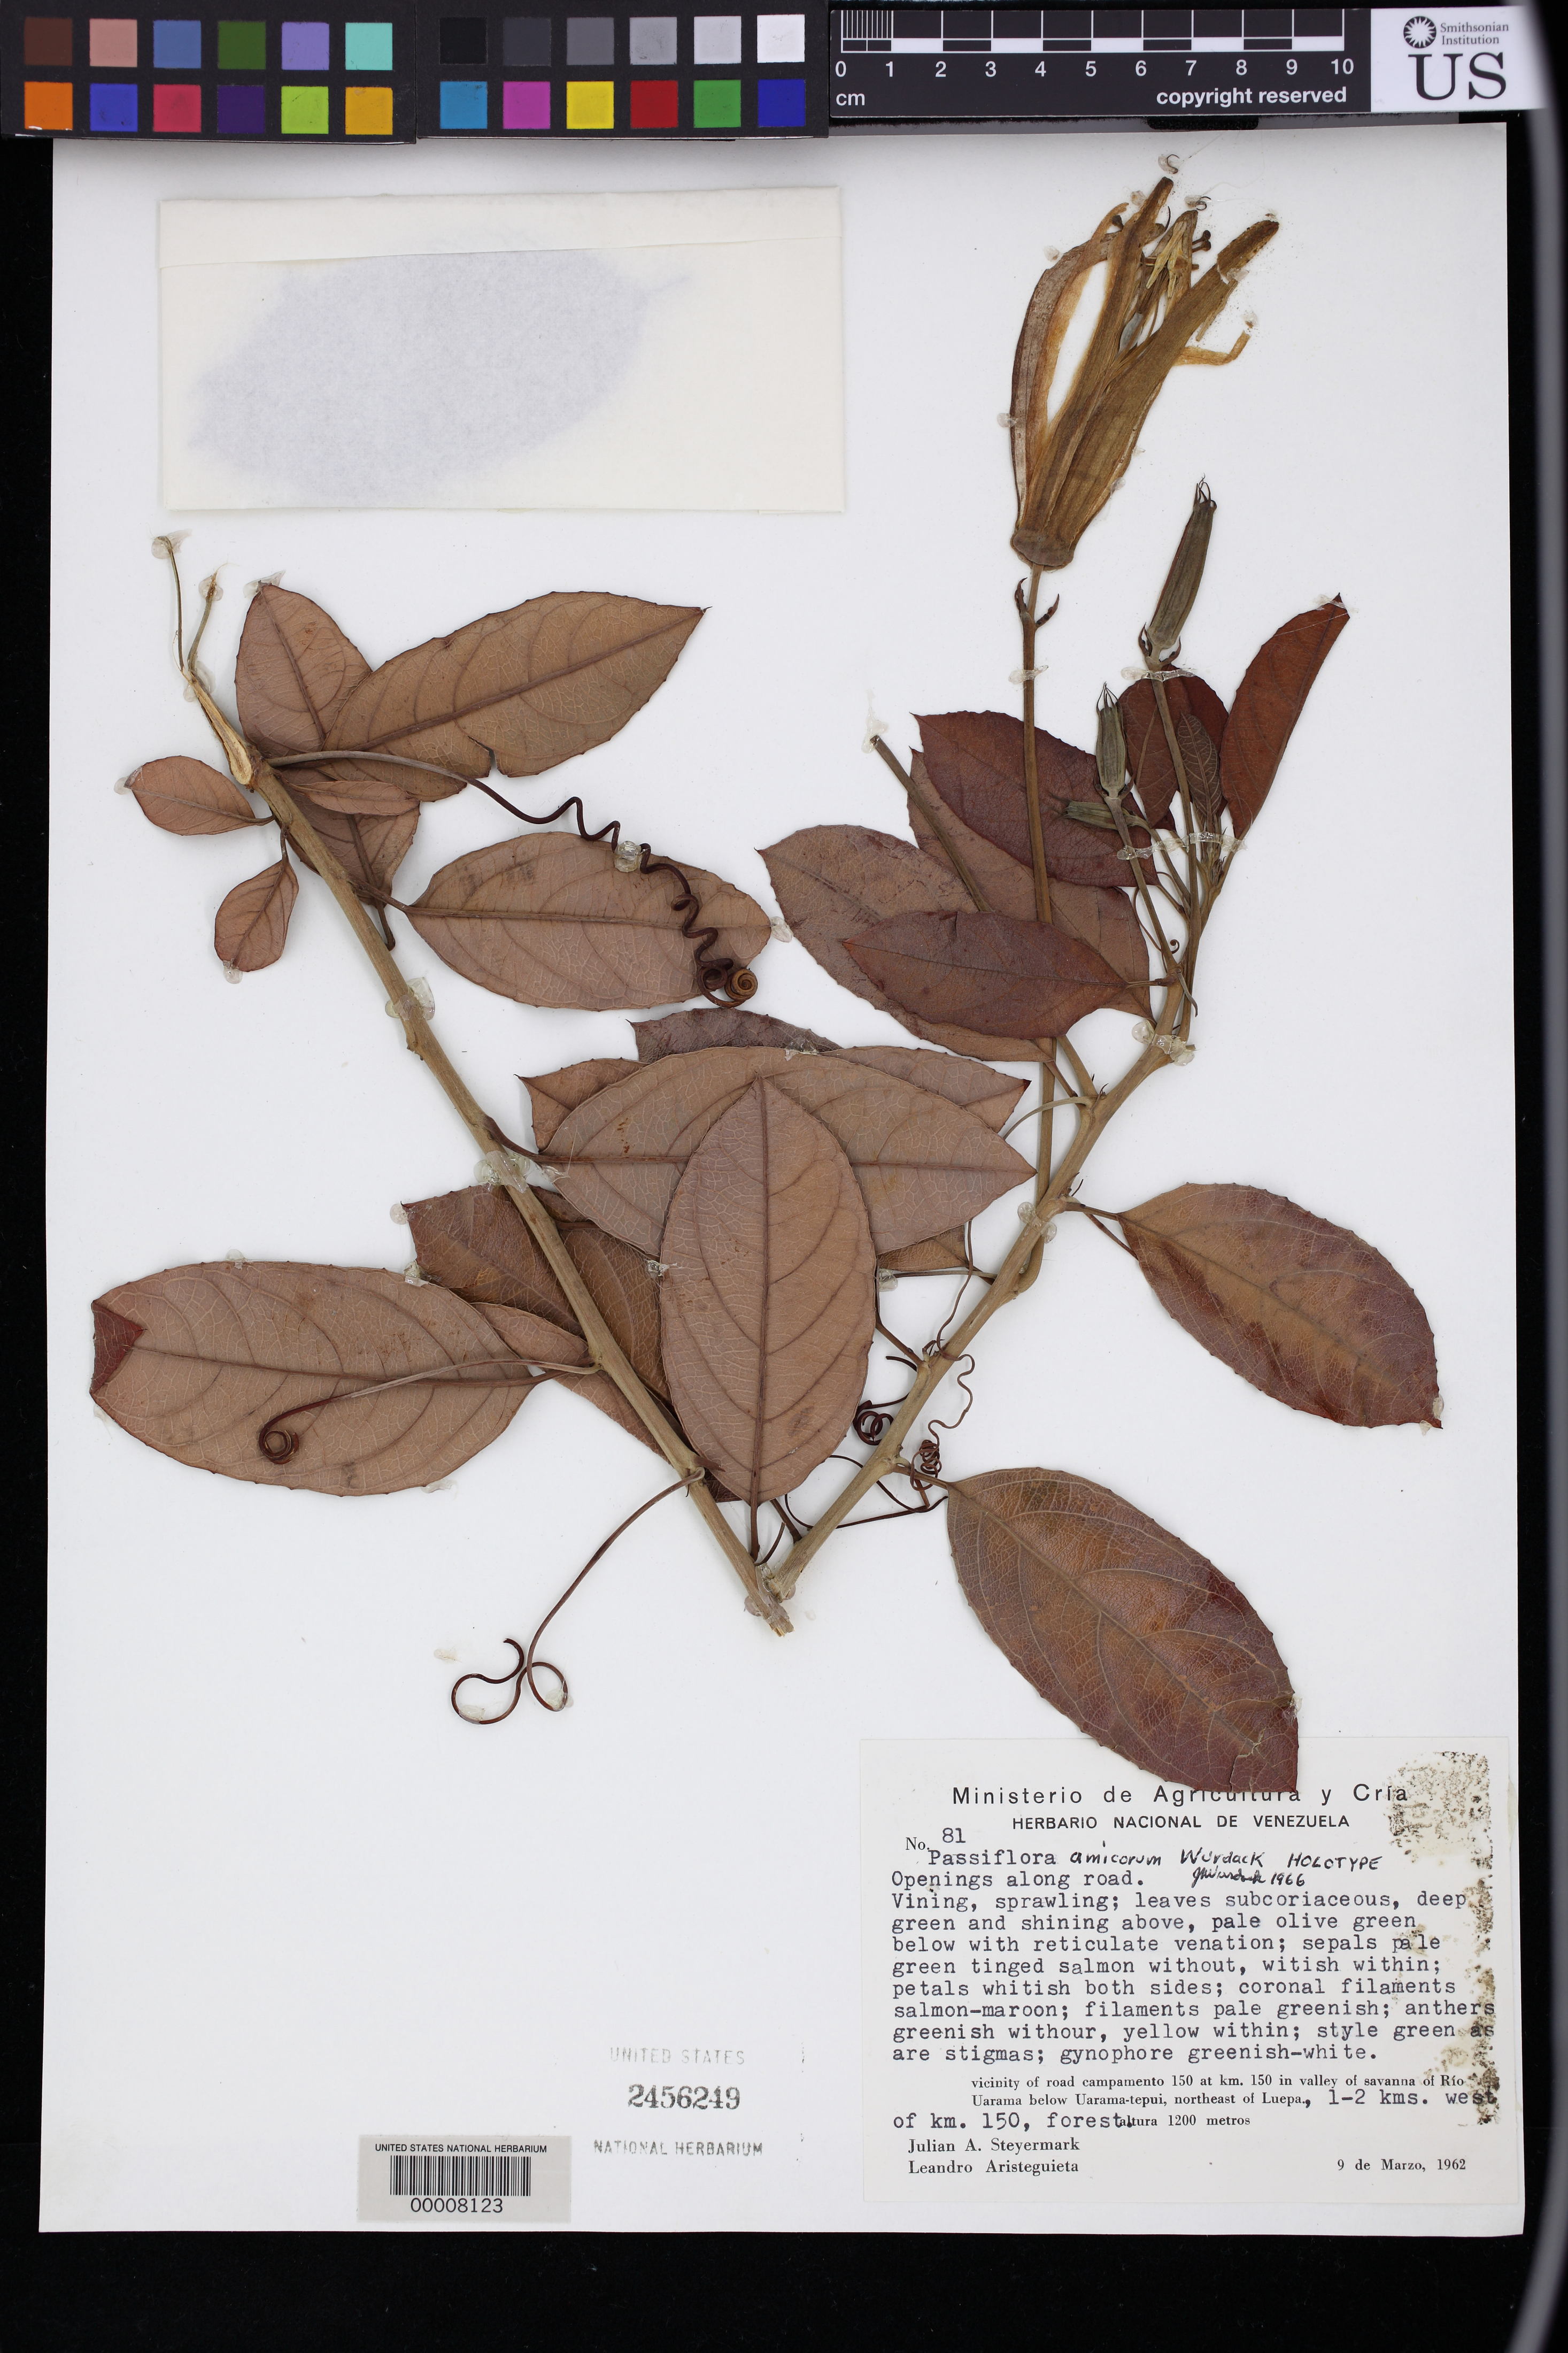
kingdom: Plantae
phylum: Tracheophyta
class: Magnoliopsida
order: Malpighiales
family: Passifloraceae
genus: Passiflora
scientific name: Passiflora amicorum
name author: Wurdack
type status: Holotype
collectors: J. Steyermark & L. Aristeguieta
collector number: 81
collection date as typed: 09 Mar 1962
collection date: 1962-03-09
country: Venezuela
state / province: Bolivar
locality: Rio Varama.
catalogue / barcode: US 2456249